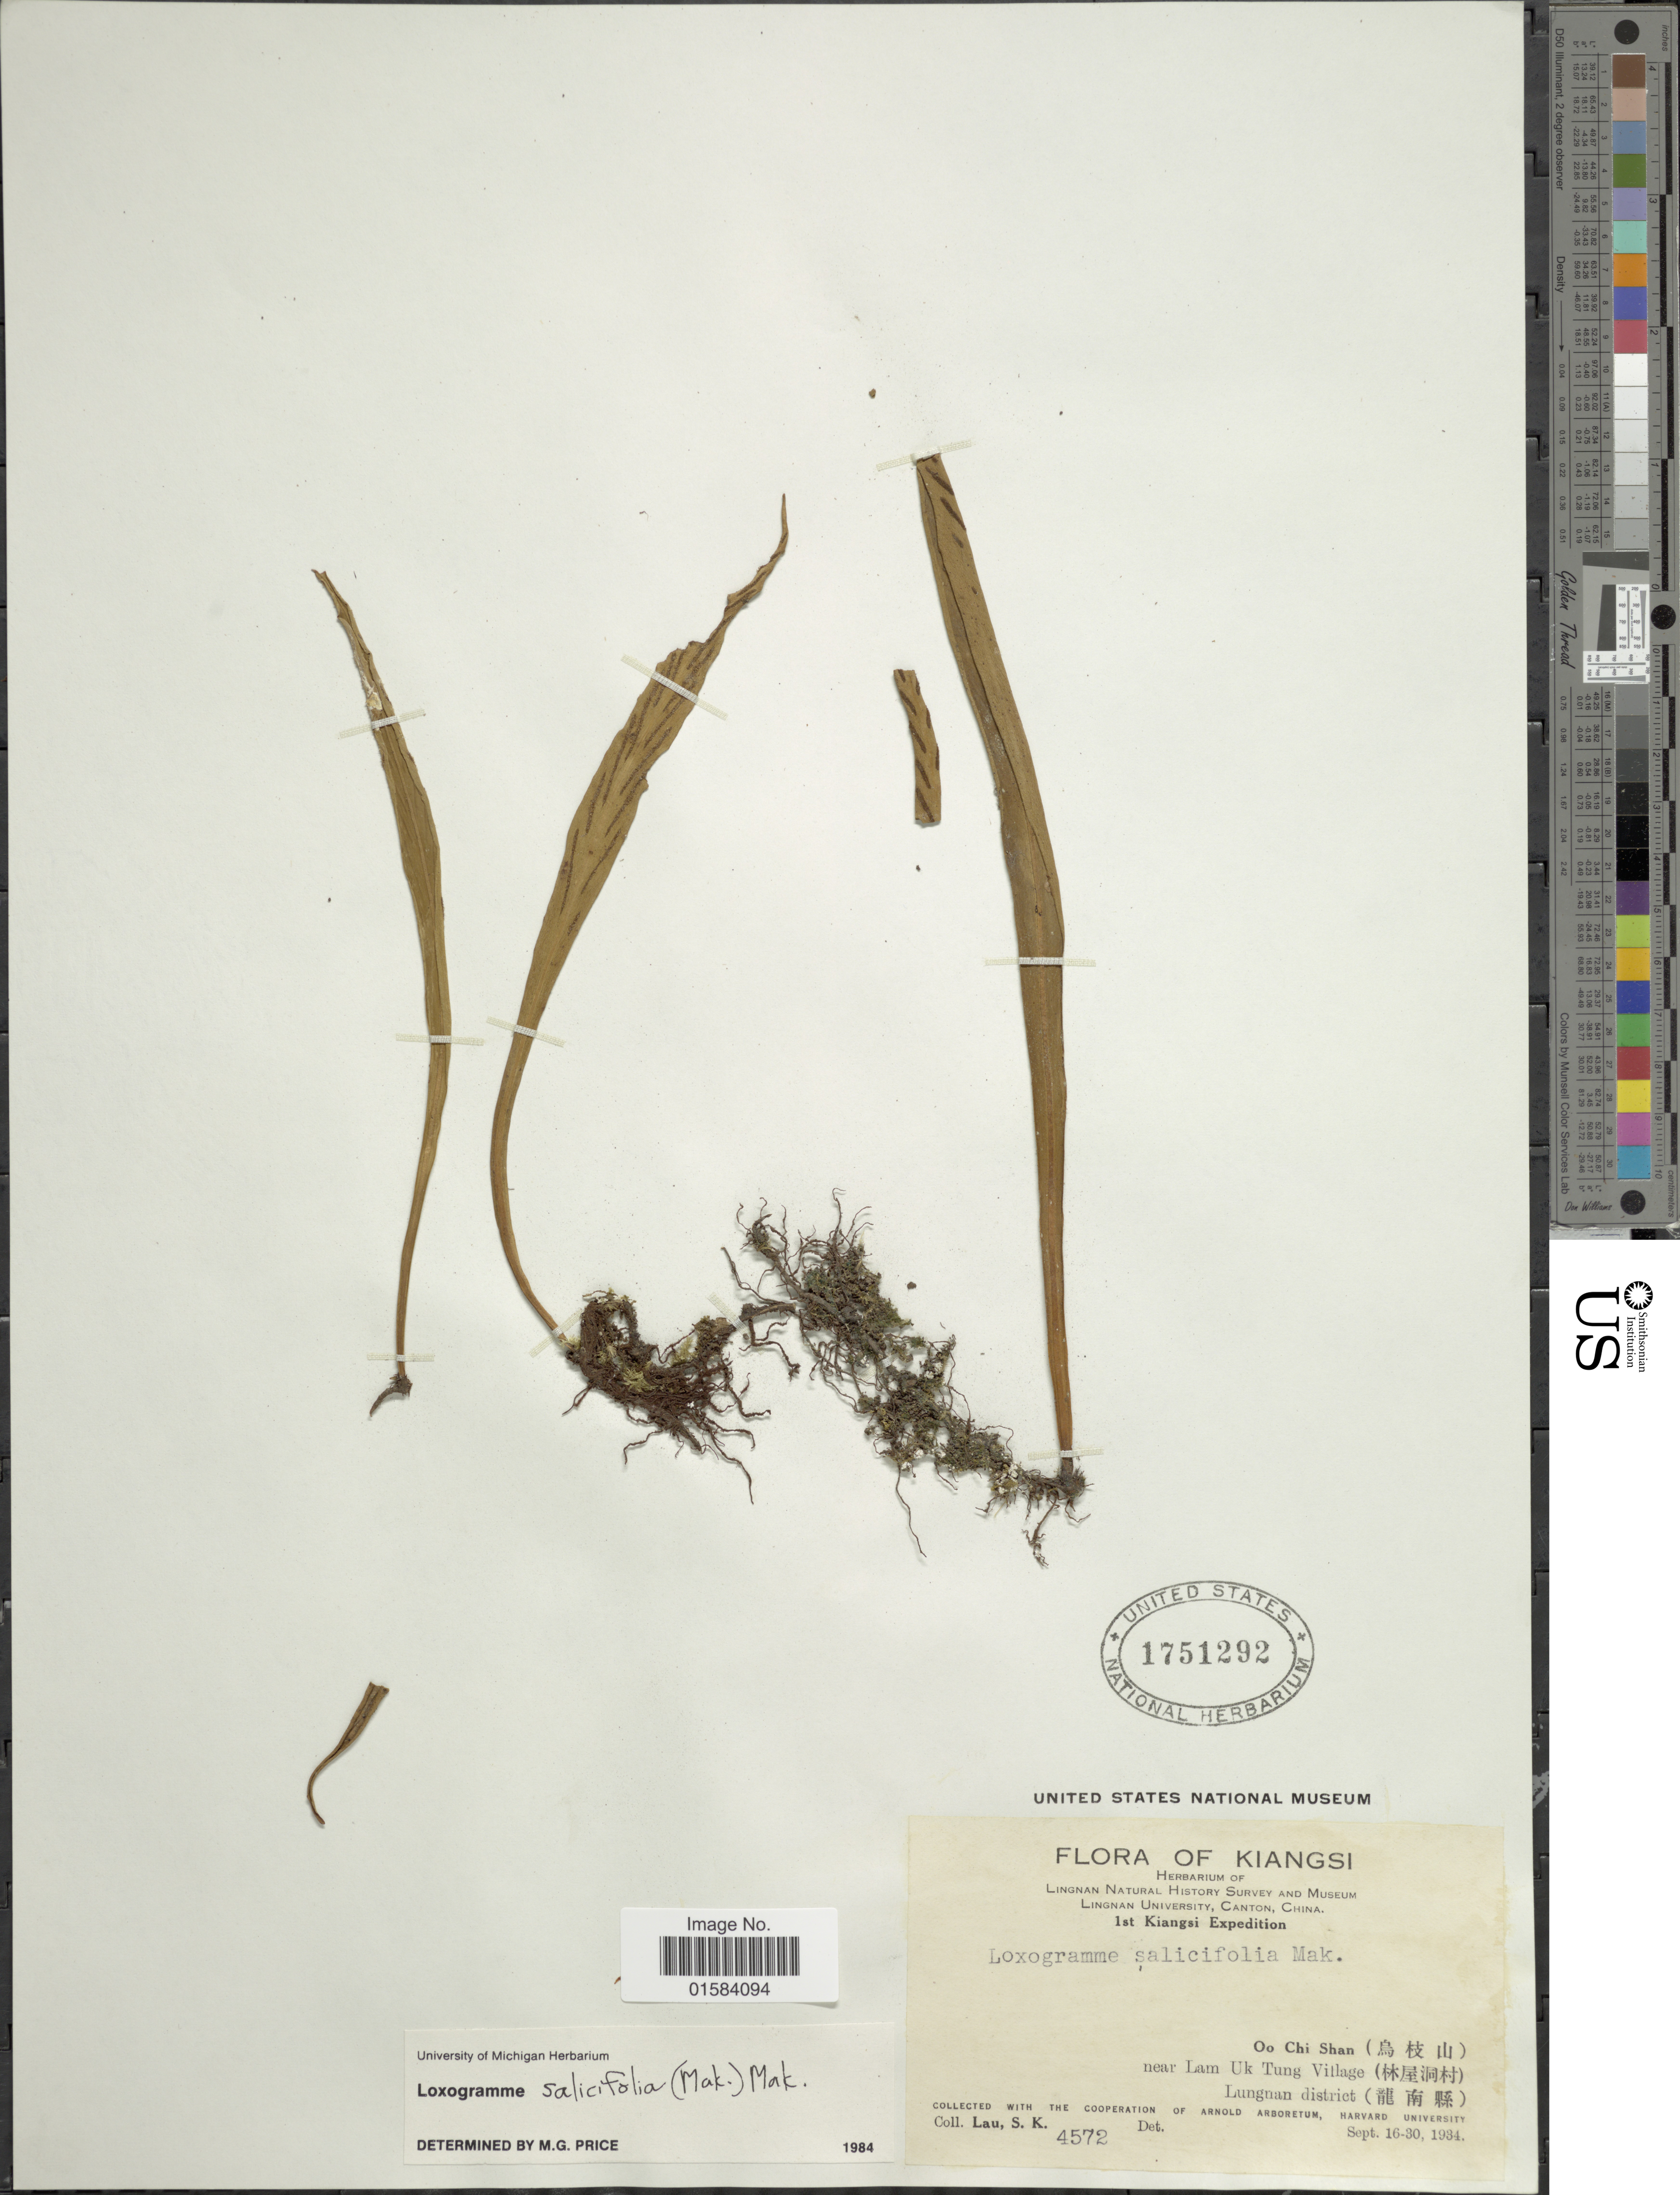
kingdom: Plantae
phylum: Tracheophyta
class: Polypodiopsida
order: Polypodiales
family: Polypodiaceae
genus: Loxogramme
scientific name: Loxogramme salicifolia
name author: (Makino) Makino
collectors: S. K. Lau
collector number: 4572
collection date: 1934-09-16/1934-09-30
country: China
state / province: Jiangxi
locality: Kiangsi, Oo Chi Shan (X) near Lam Uk Tung Village (X) Lungnan district (X)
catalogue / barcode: US 1751292